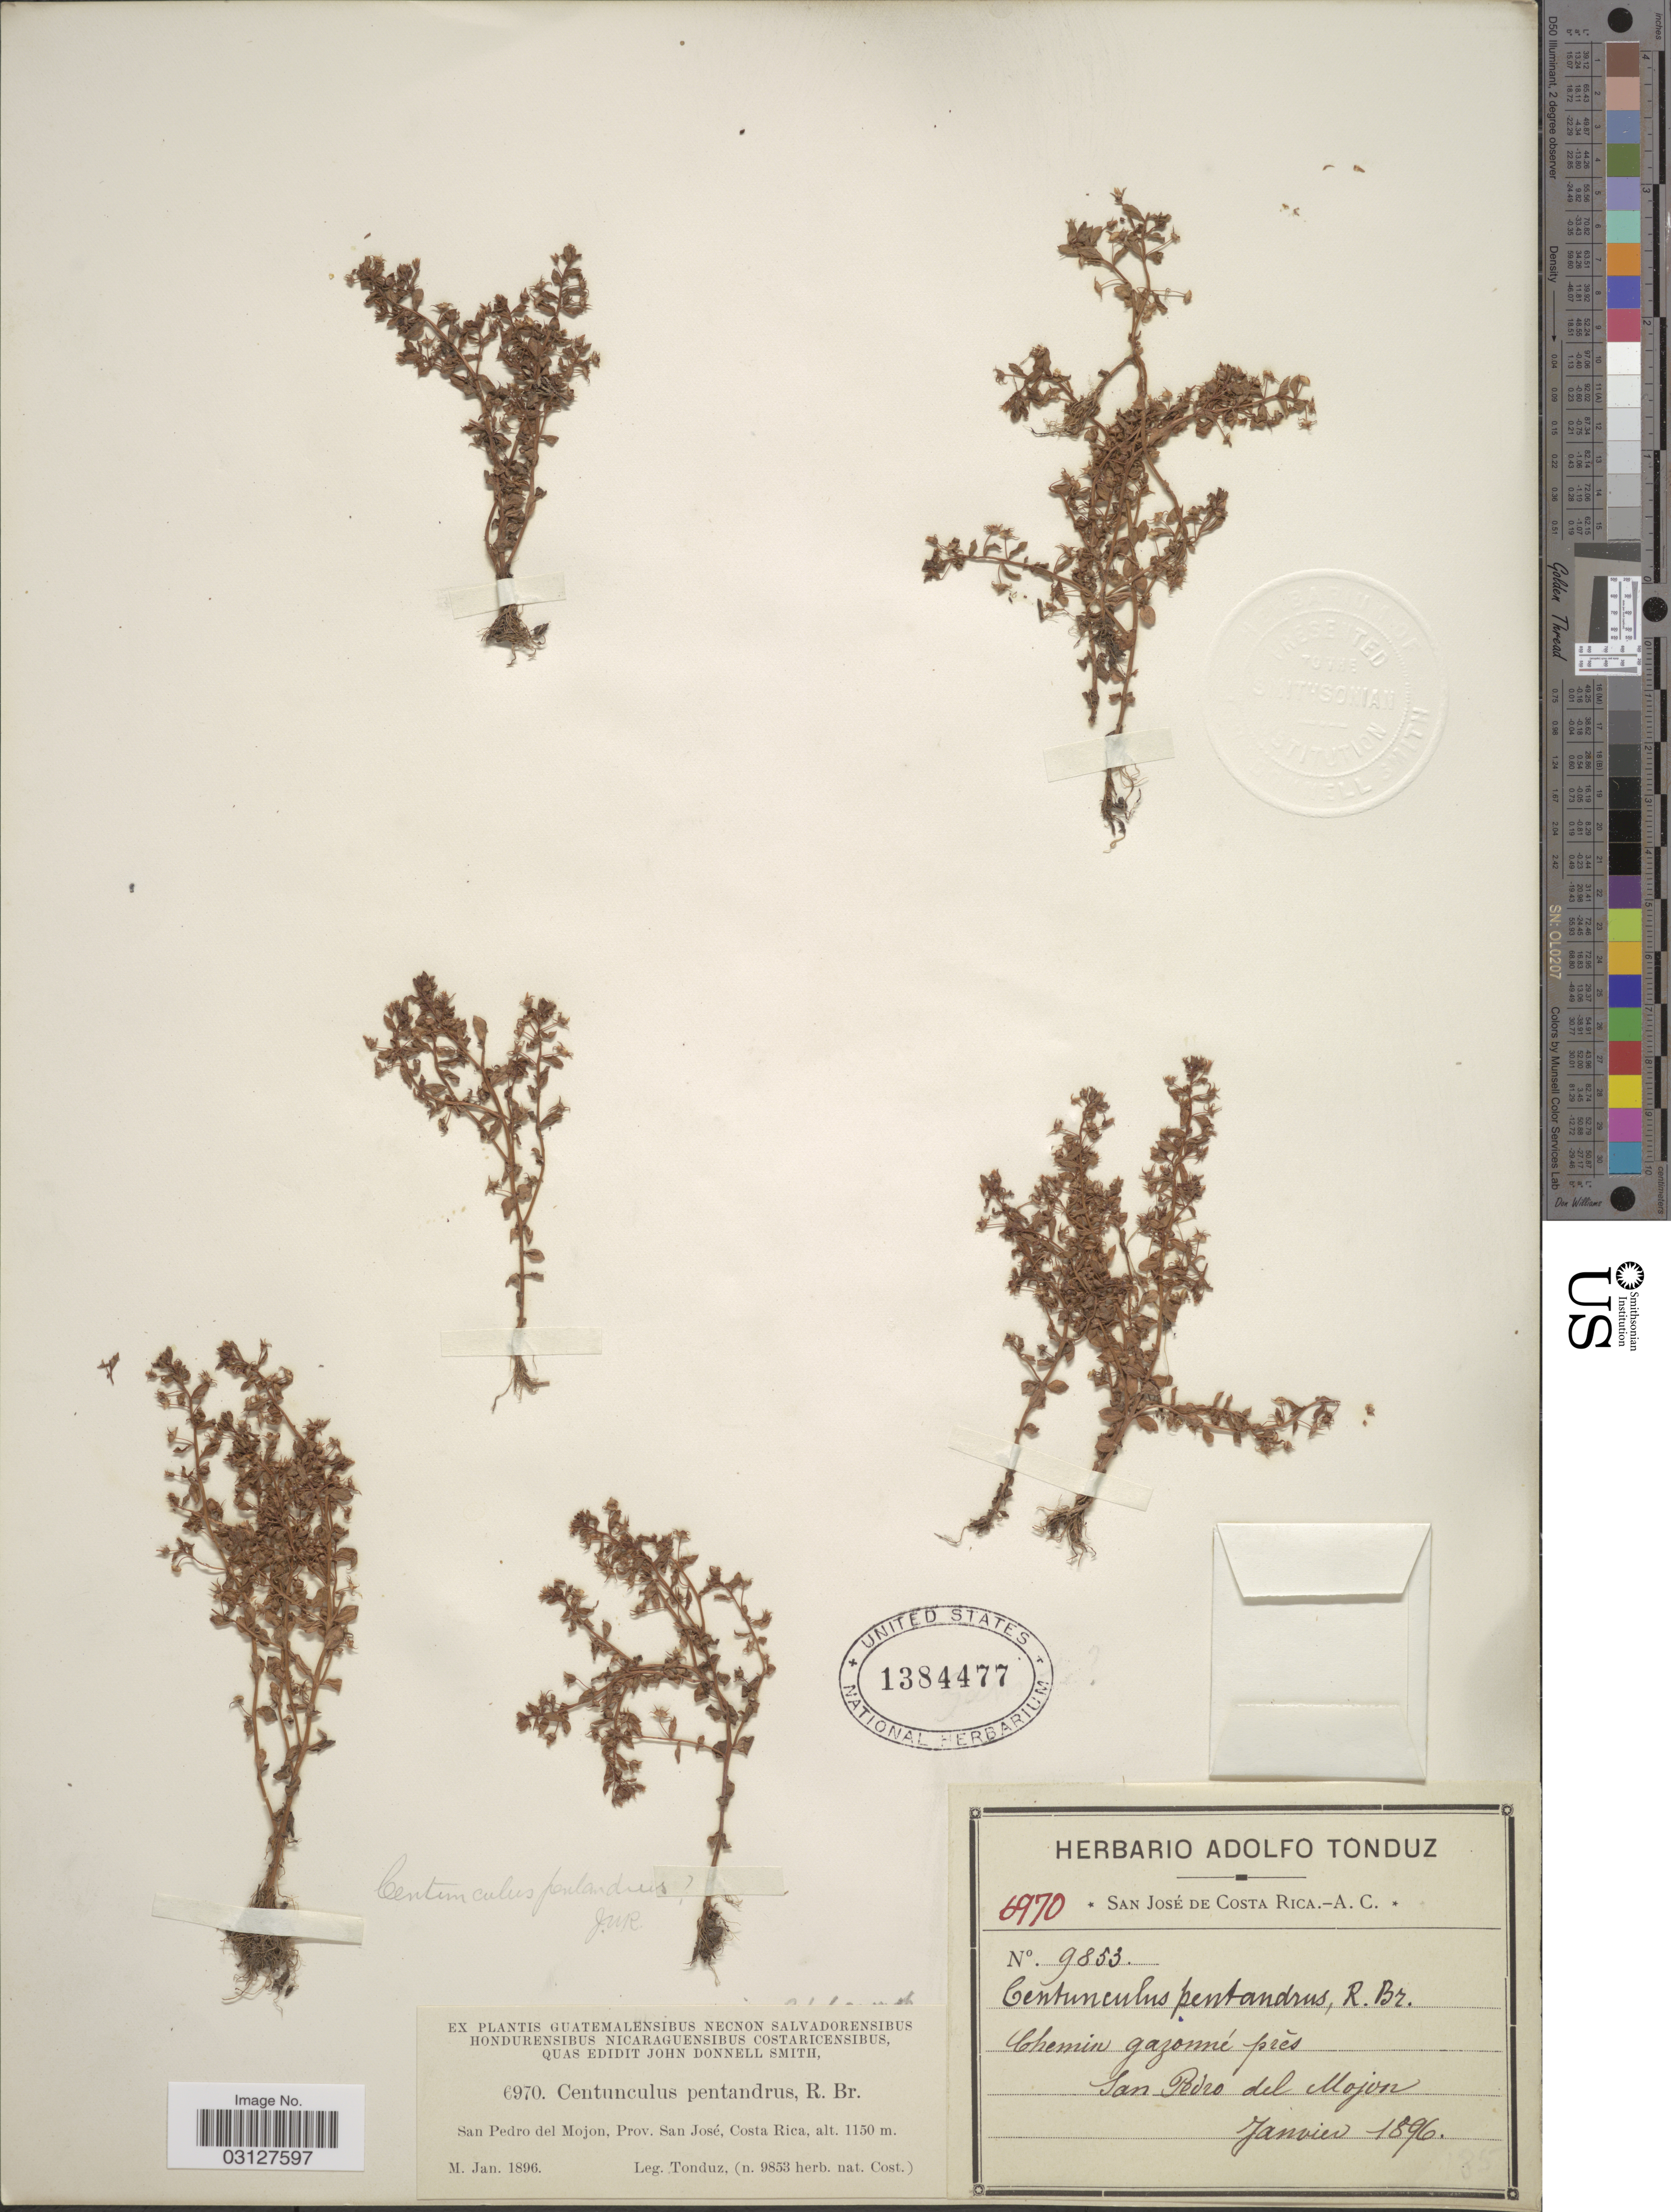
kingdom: Plantae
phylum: Tracheophyta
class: Magnoliopsida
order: Ericales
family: Primulaceae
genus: Anagallis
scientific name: Anagallis pumila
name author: Sw.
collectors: Tonduz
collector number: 6970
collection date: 1896-01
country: Costa Rica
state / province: San José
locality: San Pedro del Mojon, Prov. San José.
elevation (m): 1150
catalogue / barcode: US 1384477